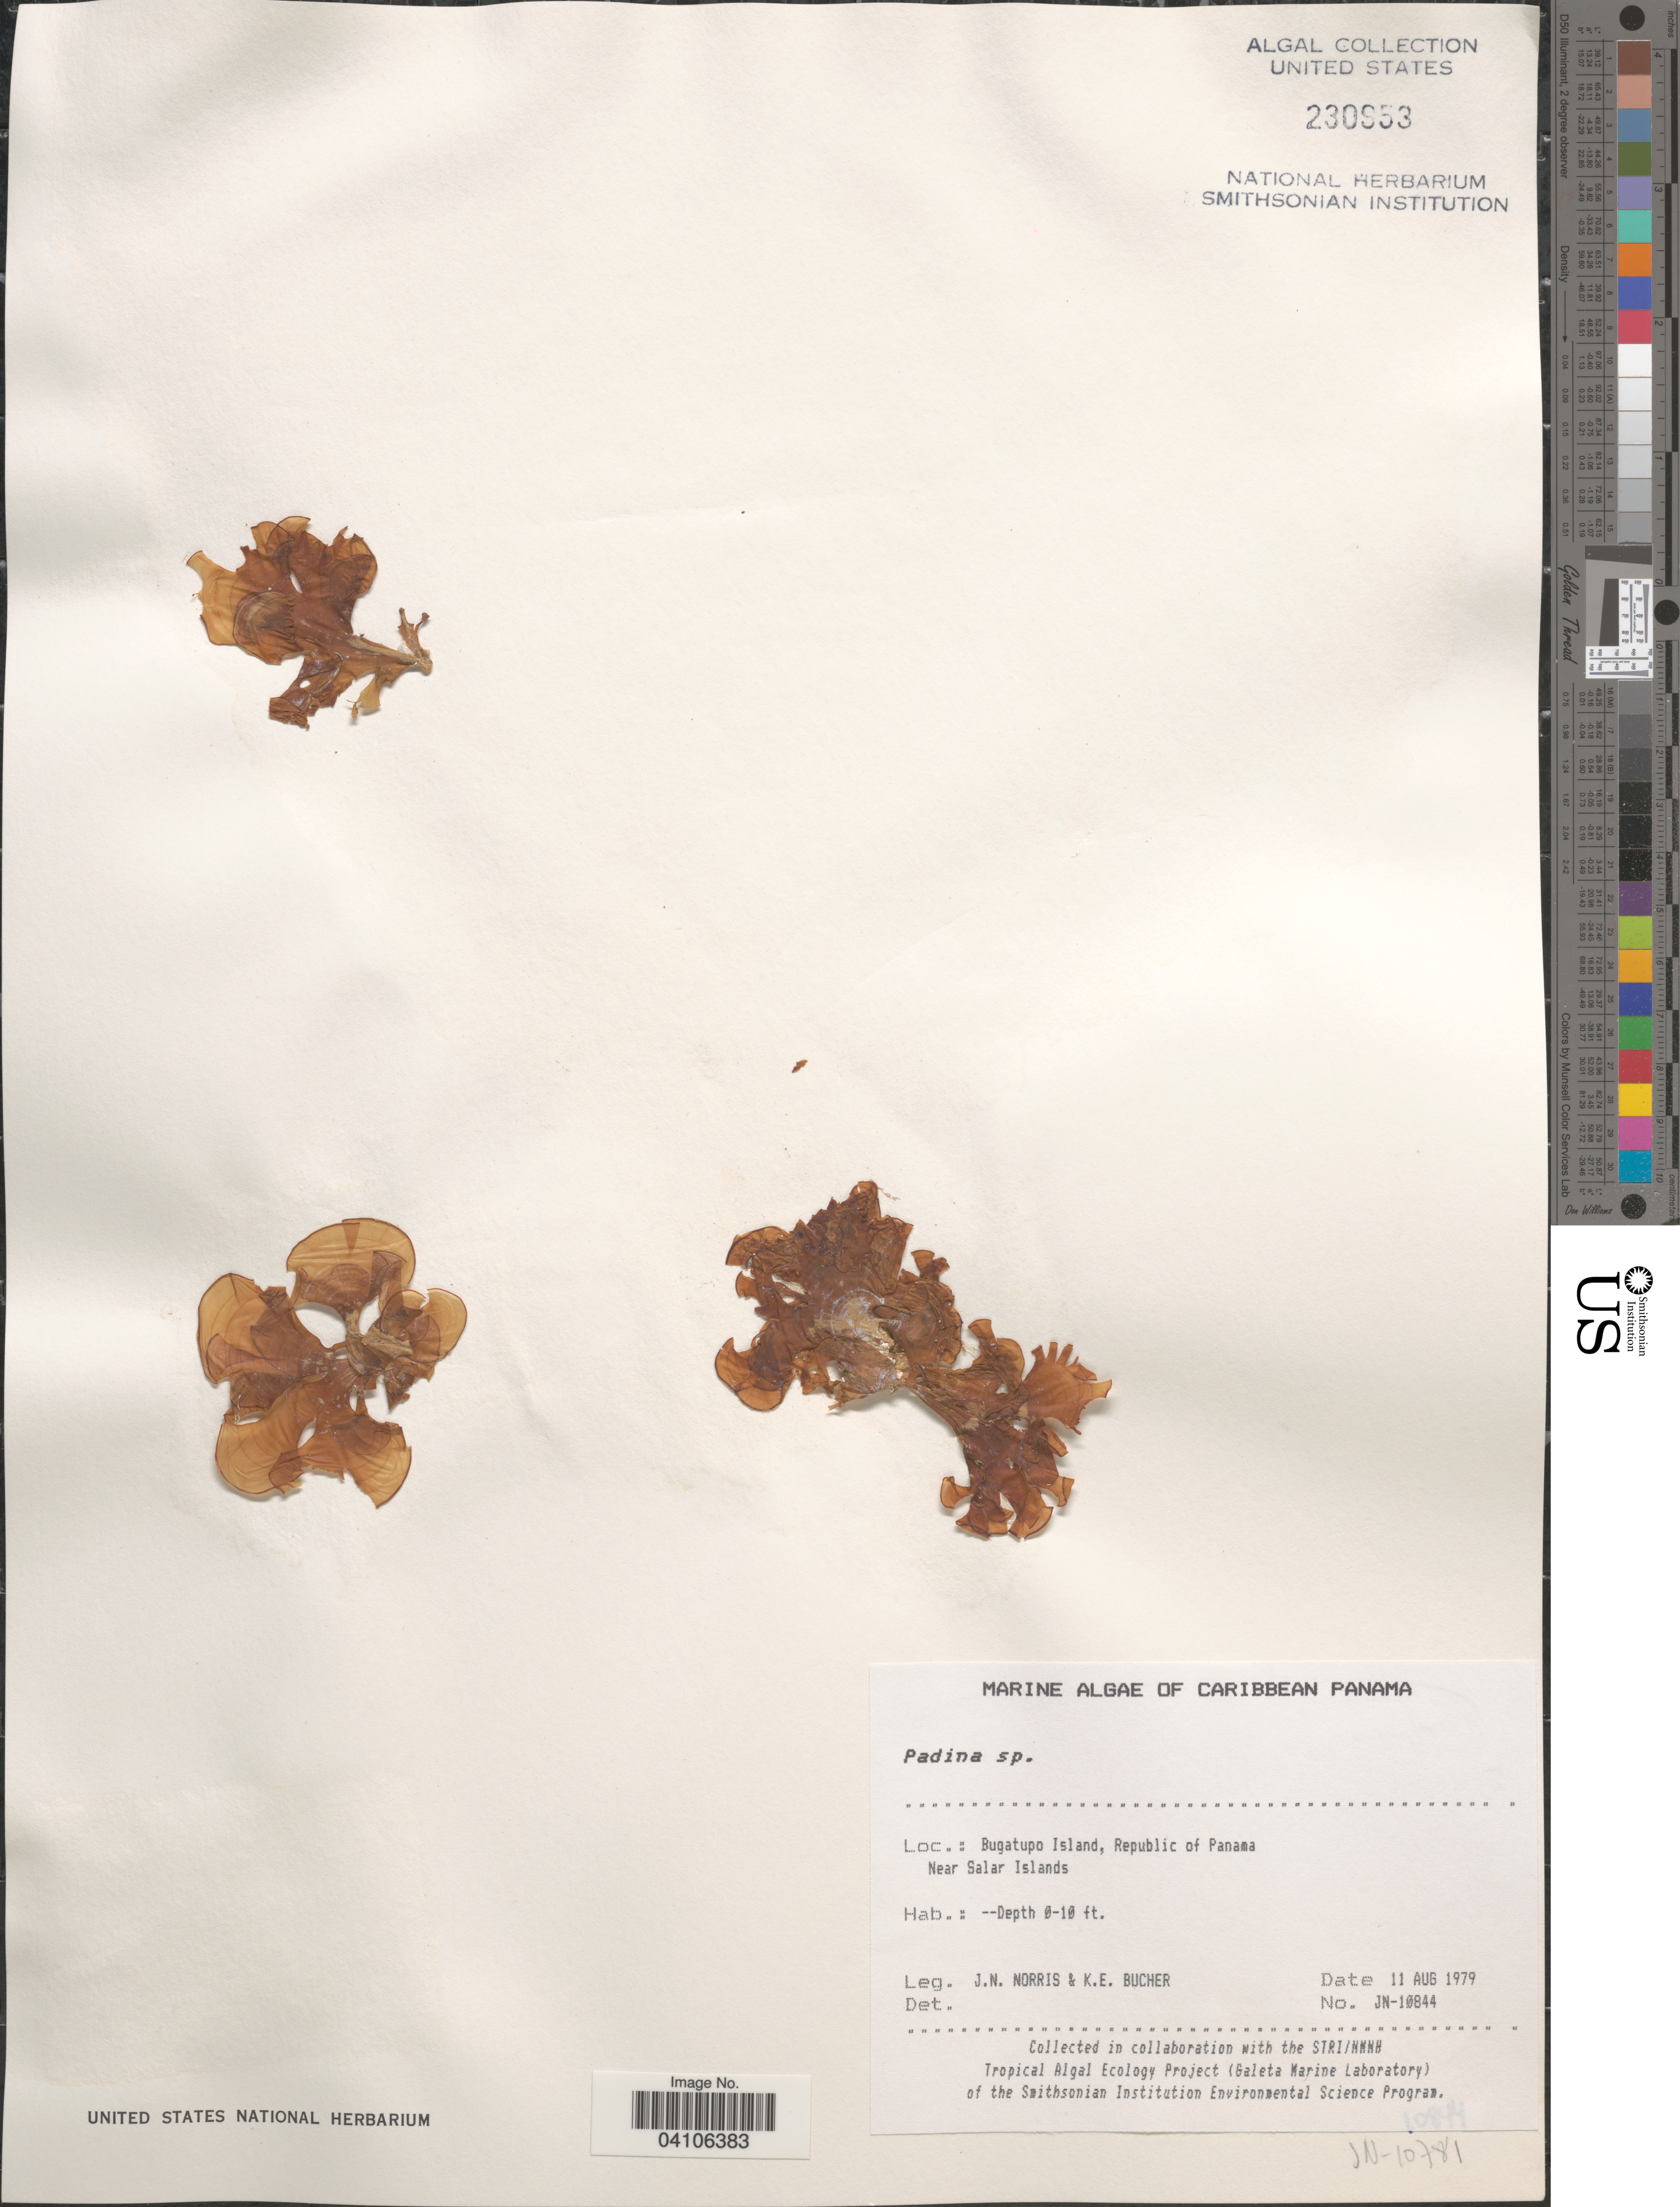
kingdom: Chromista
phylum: Ochrophyta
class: Phaeophyceae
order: Dictyotales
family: Dictyotaceae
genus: Padina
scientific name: Padina sp.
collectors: J. Norris & K. E. Bucher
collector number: JN-10844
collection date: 1979-08-11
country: Panama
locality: Caribbean Panama. Bugatupo Island, Republic of Panama. Near Salar Islands.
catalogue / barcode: US 230953